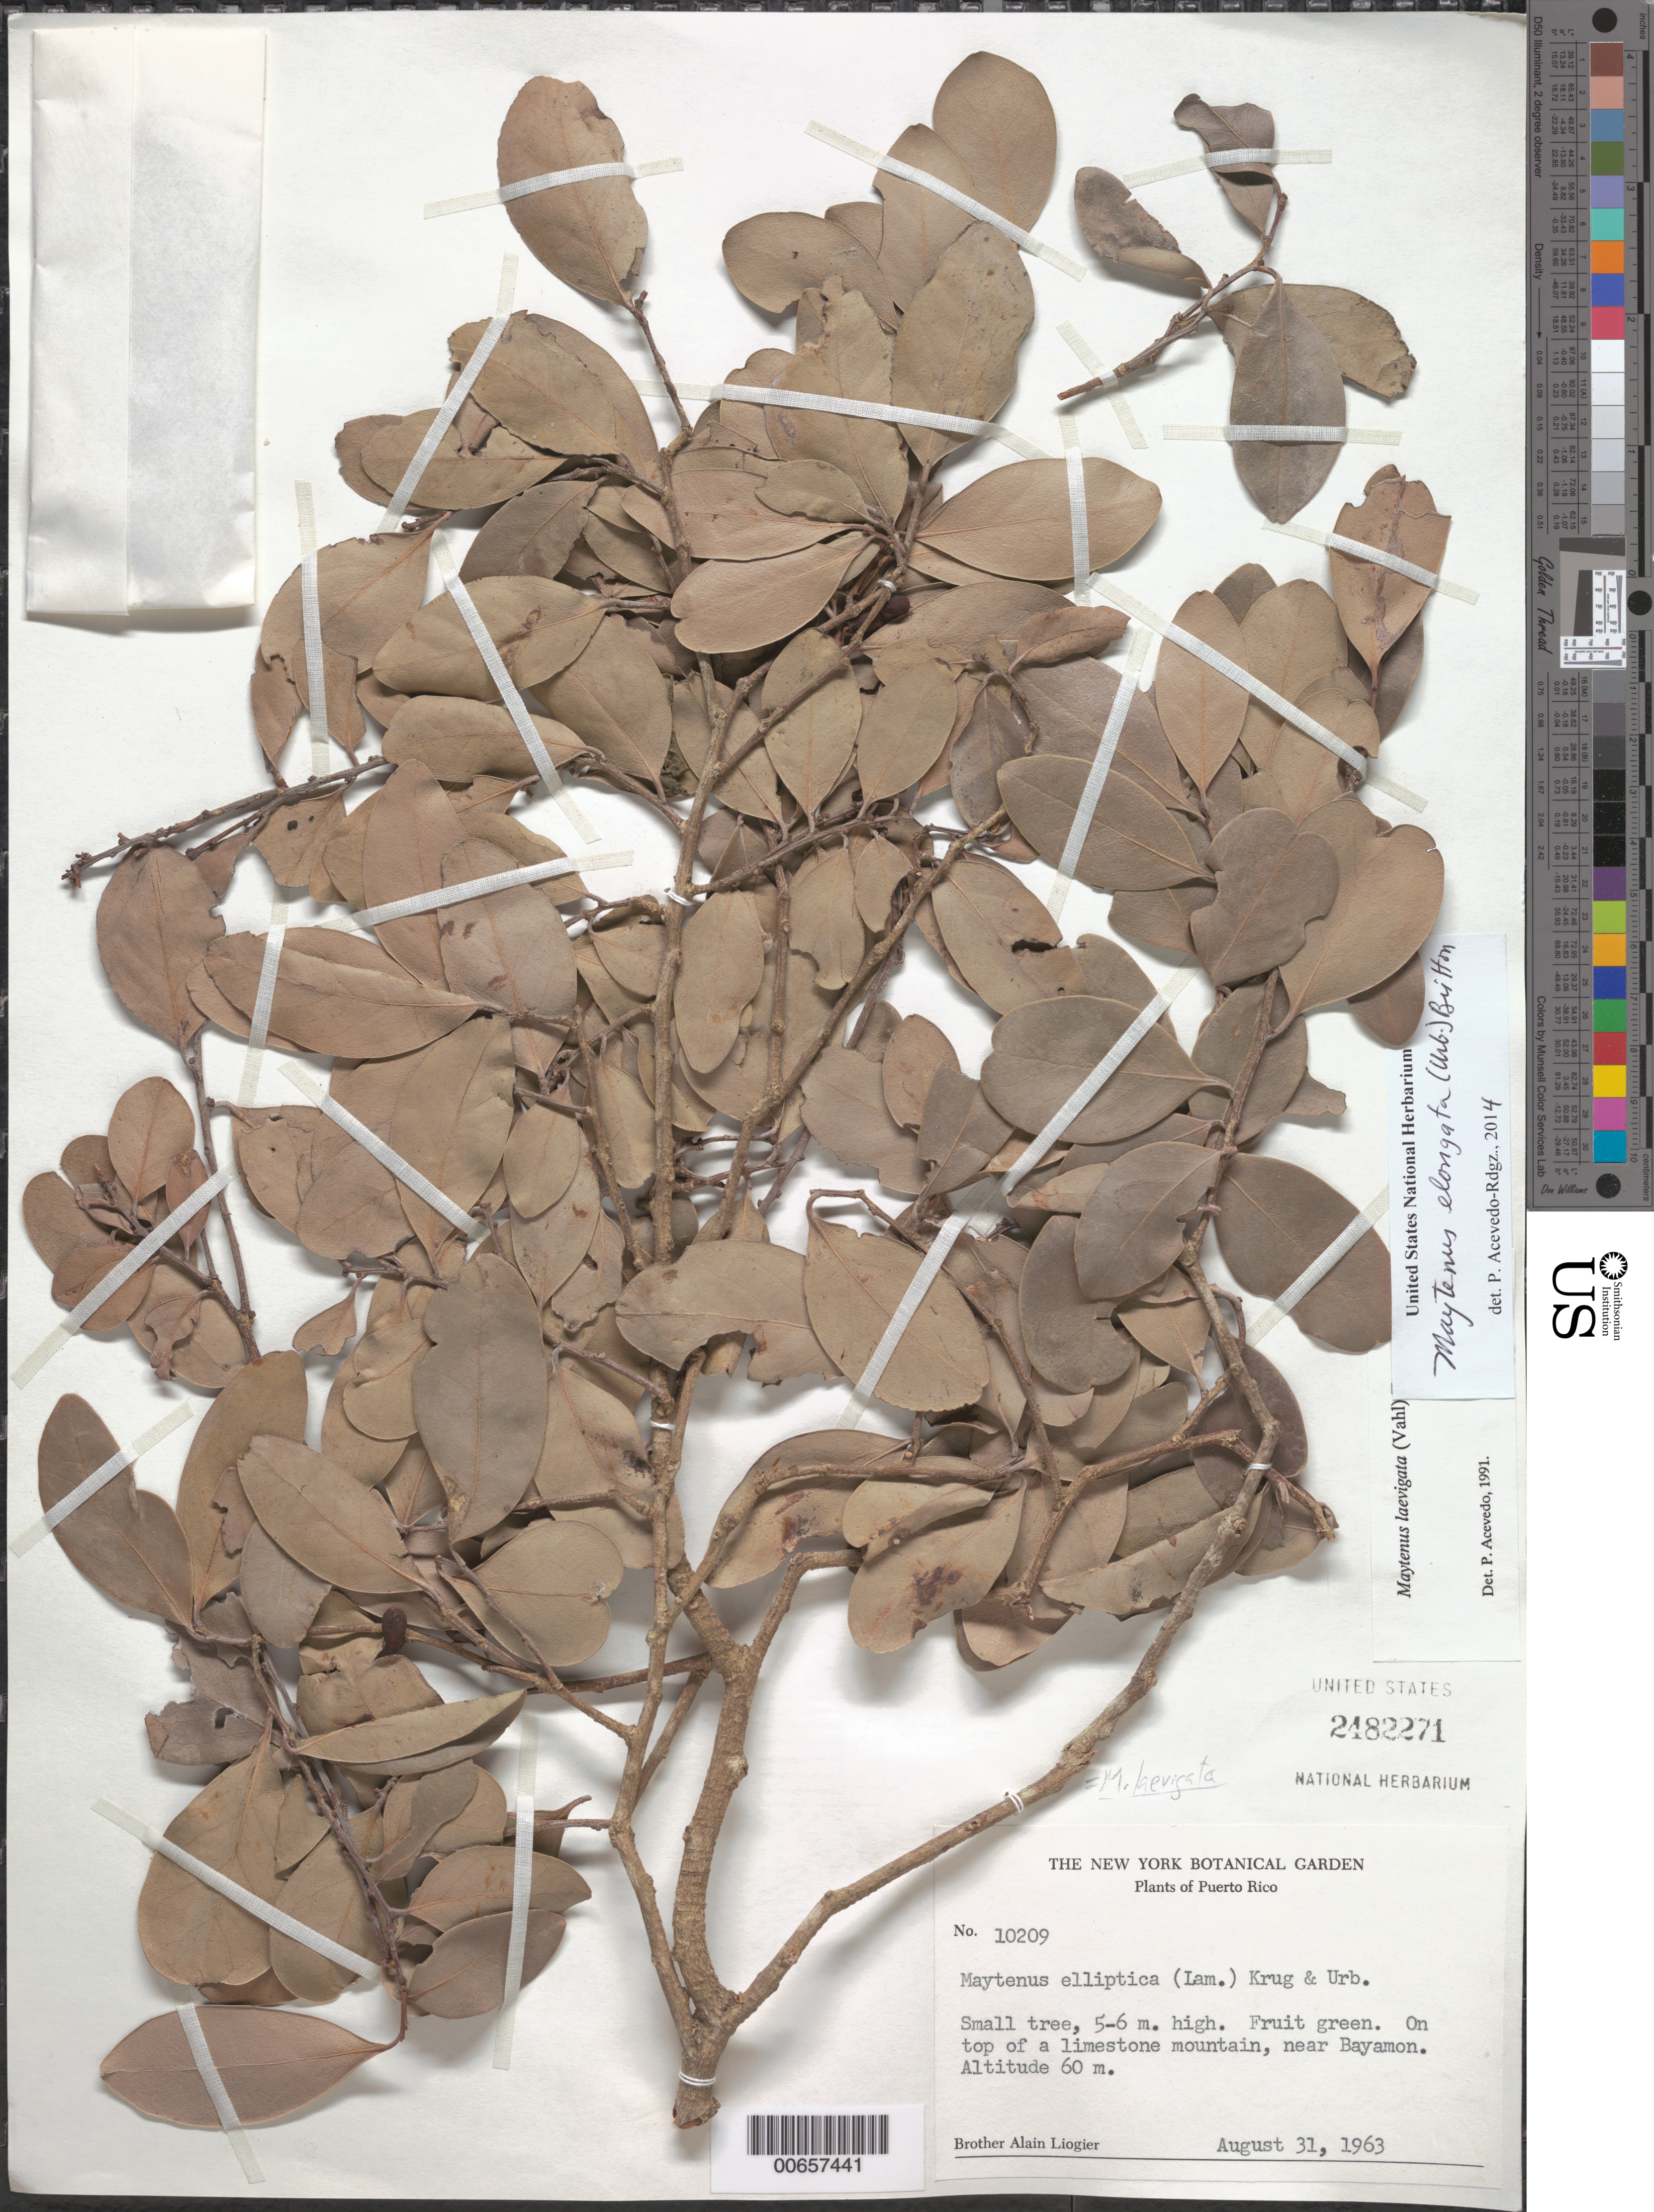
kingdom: Plantae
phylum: Tracheophyta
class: Magnoliopsida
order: Celastrales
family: Celastraceae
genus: Maytenus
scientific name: Maytenus elongata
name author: (Urb.) Britton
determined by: Acevedo-Rodríguez, P., (BOT), Smithsonian Institution - National Museum of Natural History (UNITED STATES)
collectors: A. H. Liogier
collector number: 10209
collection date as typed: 31 Aug 1963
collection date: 1963-08-31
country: Puerto Rico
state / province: Bayamón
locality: Bayamon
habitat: On top of limestone mountain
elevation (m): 60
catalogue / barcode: US 2482271